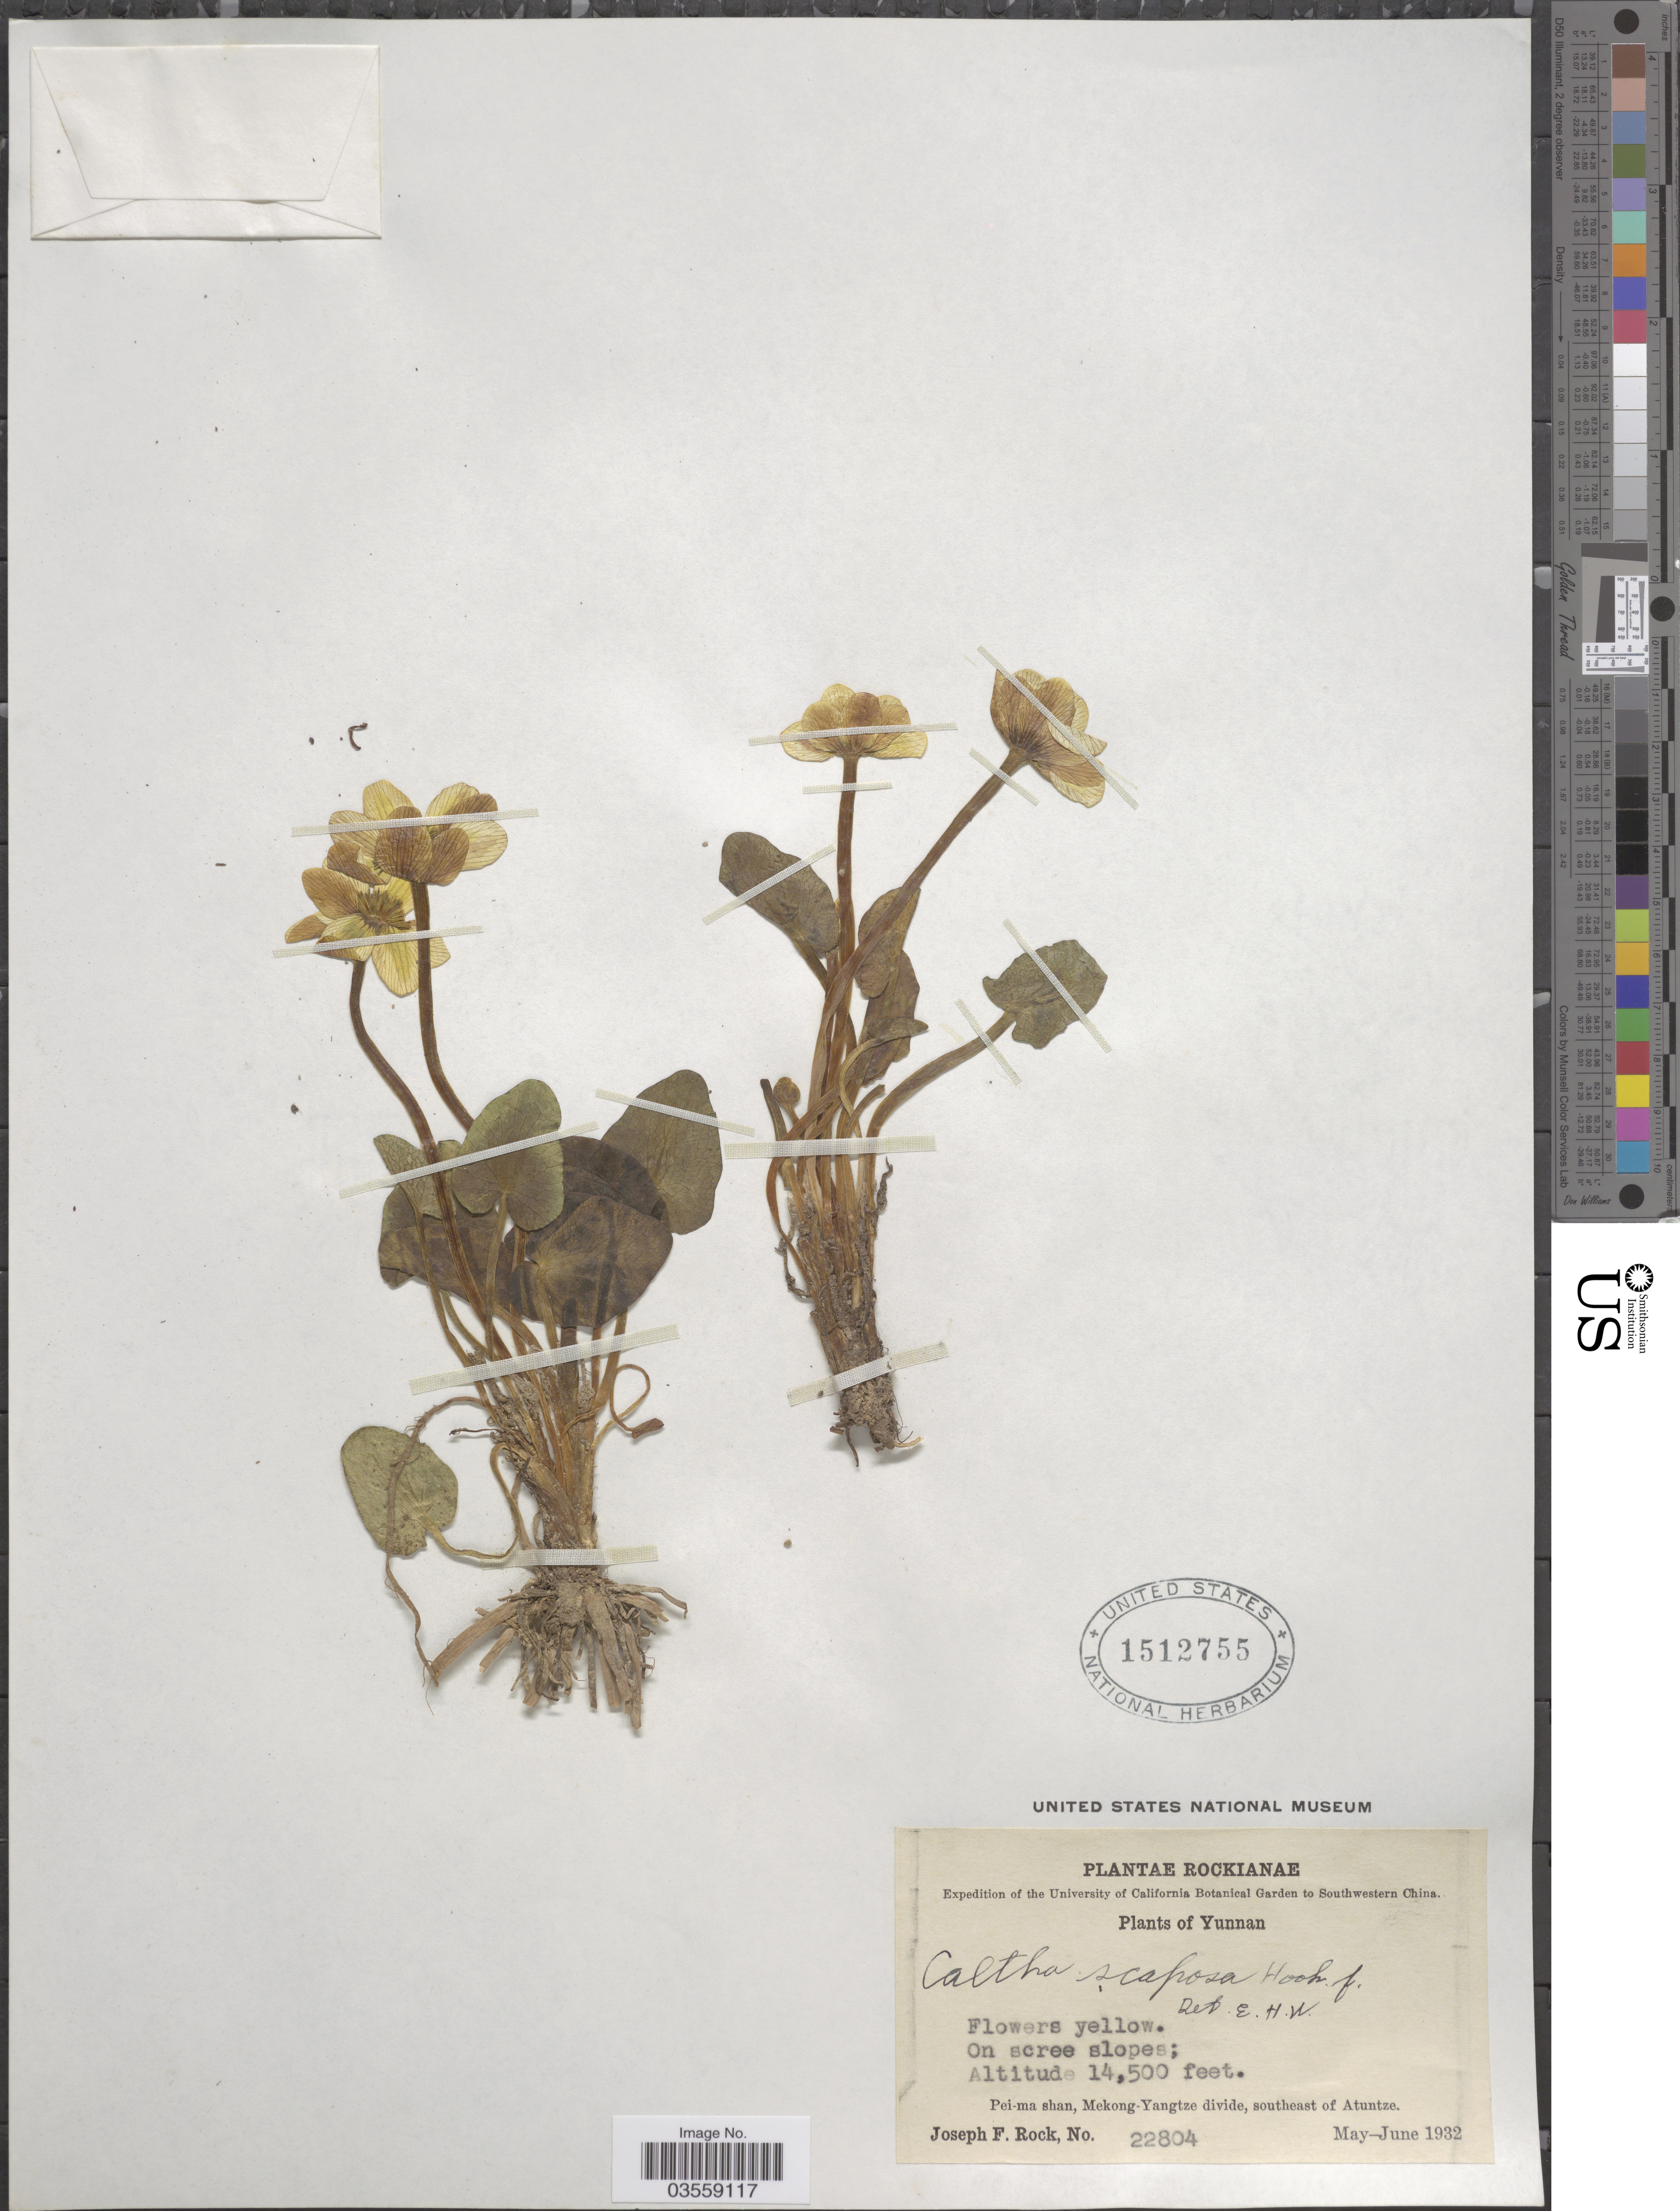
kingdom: Plantae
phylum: Tracheophyta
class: Magnoliopsida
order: Ranunculales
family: Ranunculaceae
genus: Caltha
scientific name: Caltha scaposa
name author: Hook. f. & Thoms.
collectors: J. F. Rock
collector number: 22804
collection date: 1932-05/1932-06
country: China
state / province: Yunnan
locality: Southwestern China. Pei-ma shan, Mekong-Yangtze divide, southeast of Atuntze.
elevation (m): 4420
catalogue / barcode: US 1512755